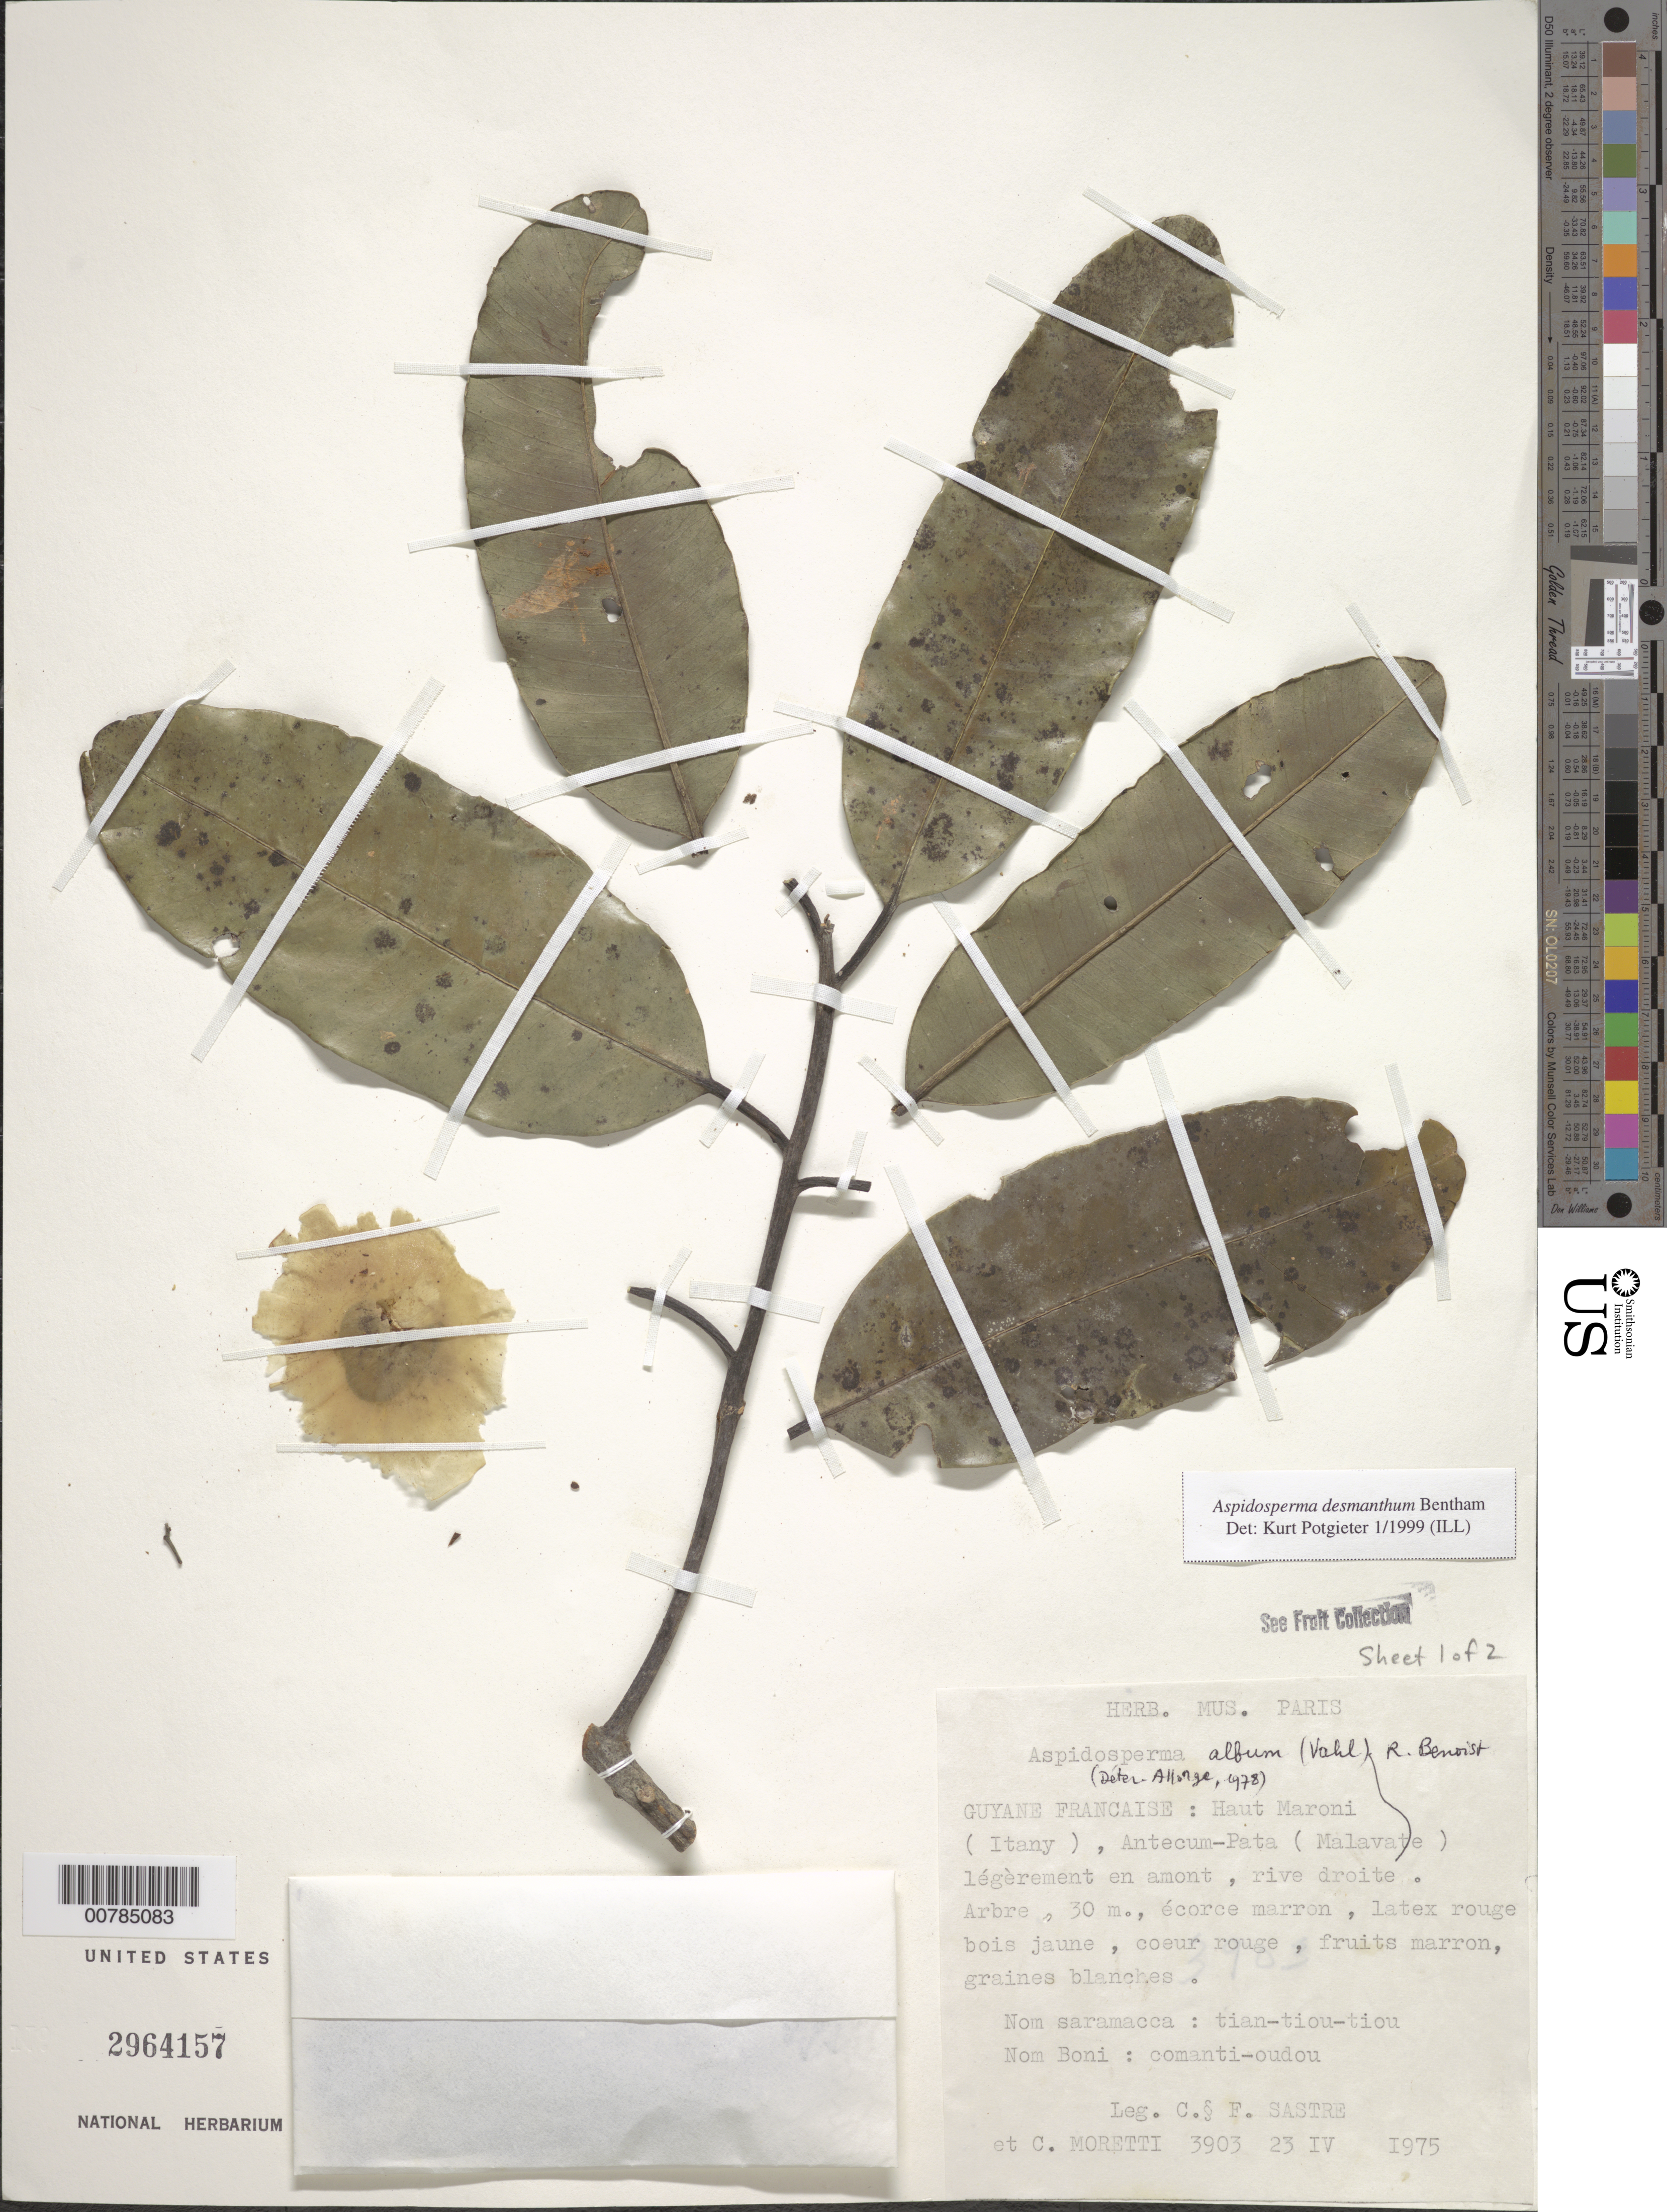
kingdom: Plantae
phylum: Tracheophyta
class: Magnoliopsida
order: Gentianales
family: Apocynaceae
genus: Aspidosperma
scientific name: Aspidosperma desmanthum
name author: Benth. ex Müll. Arg.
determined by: Potgieter, K.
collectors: C. H. L. Sastre, F. Sastre & C. Moretti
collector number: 3903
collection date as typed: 23-Apr-75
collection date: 1975-04-23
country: French Guiana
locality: Haut Maroni (Itany), Antecum-Pata (Malvate)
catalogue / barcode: US 2964157